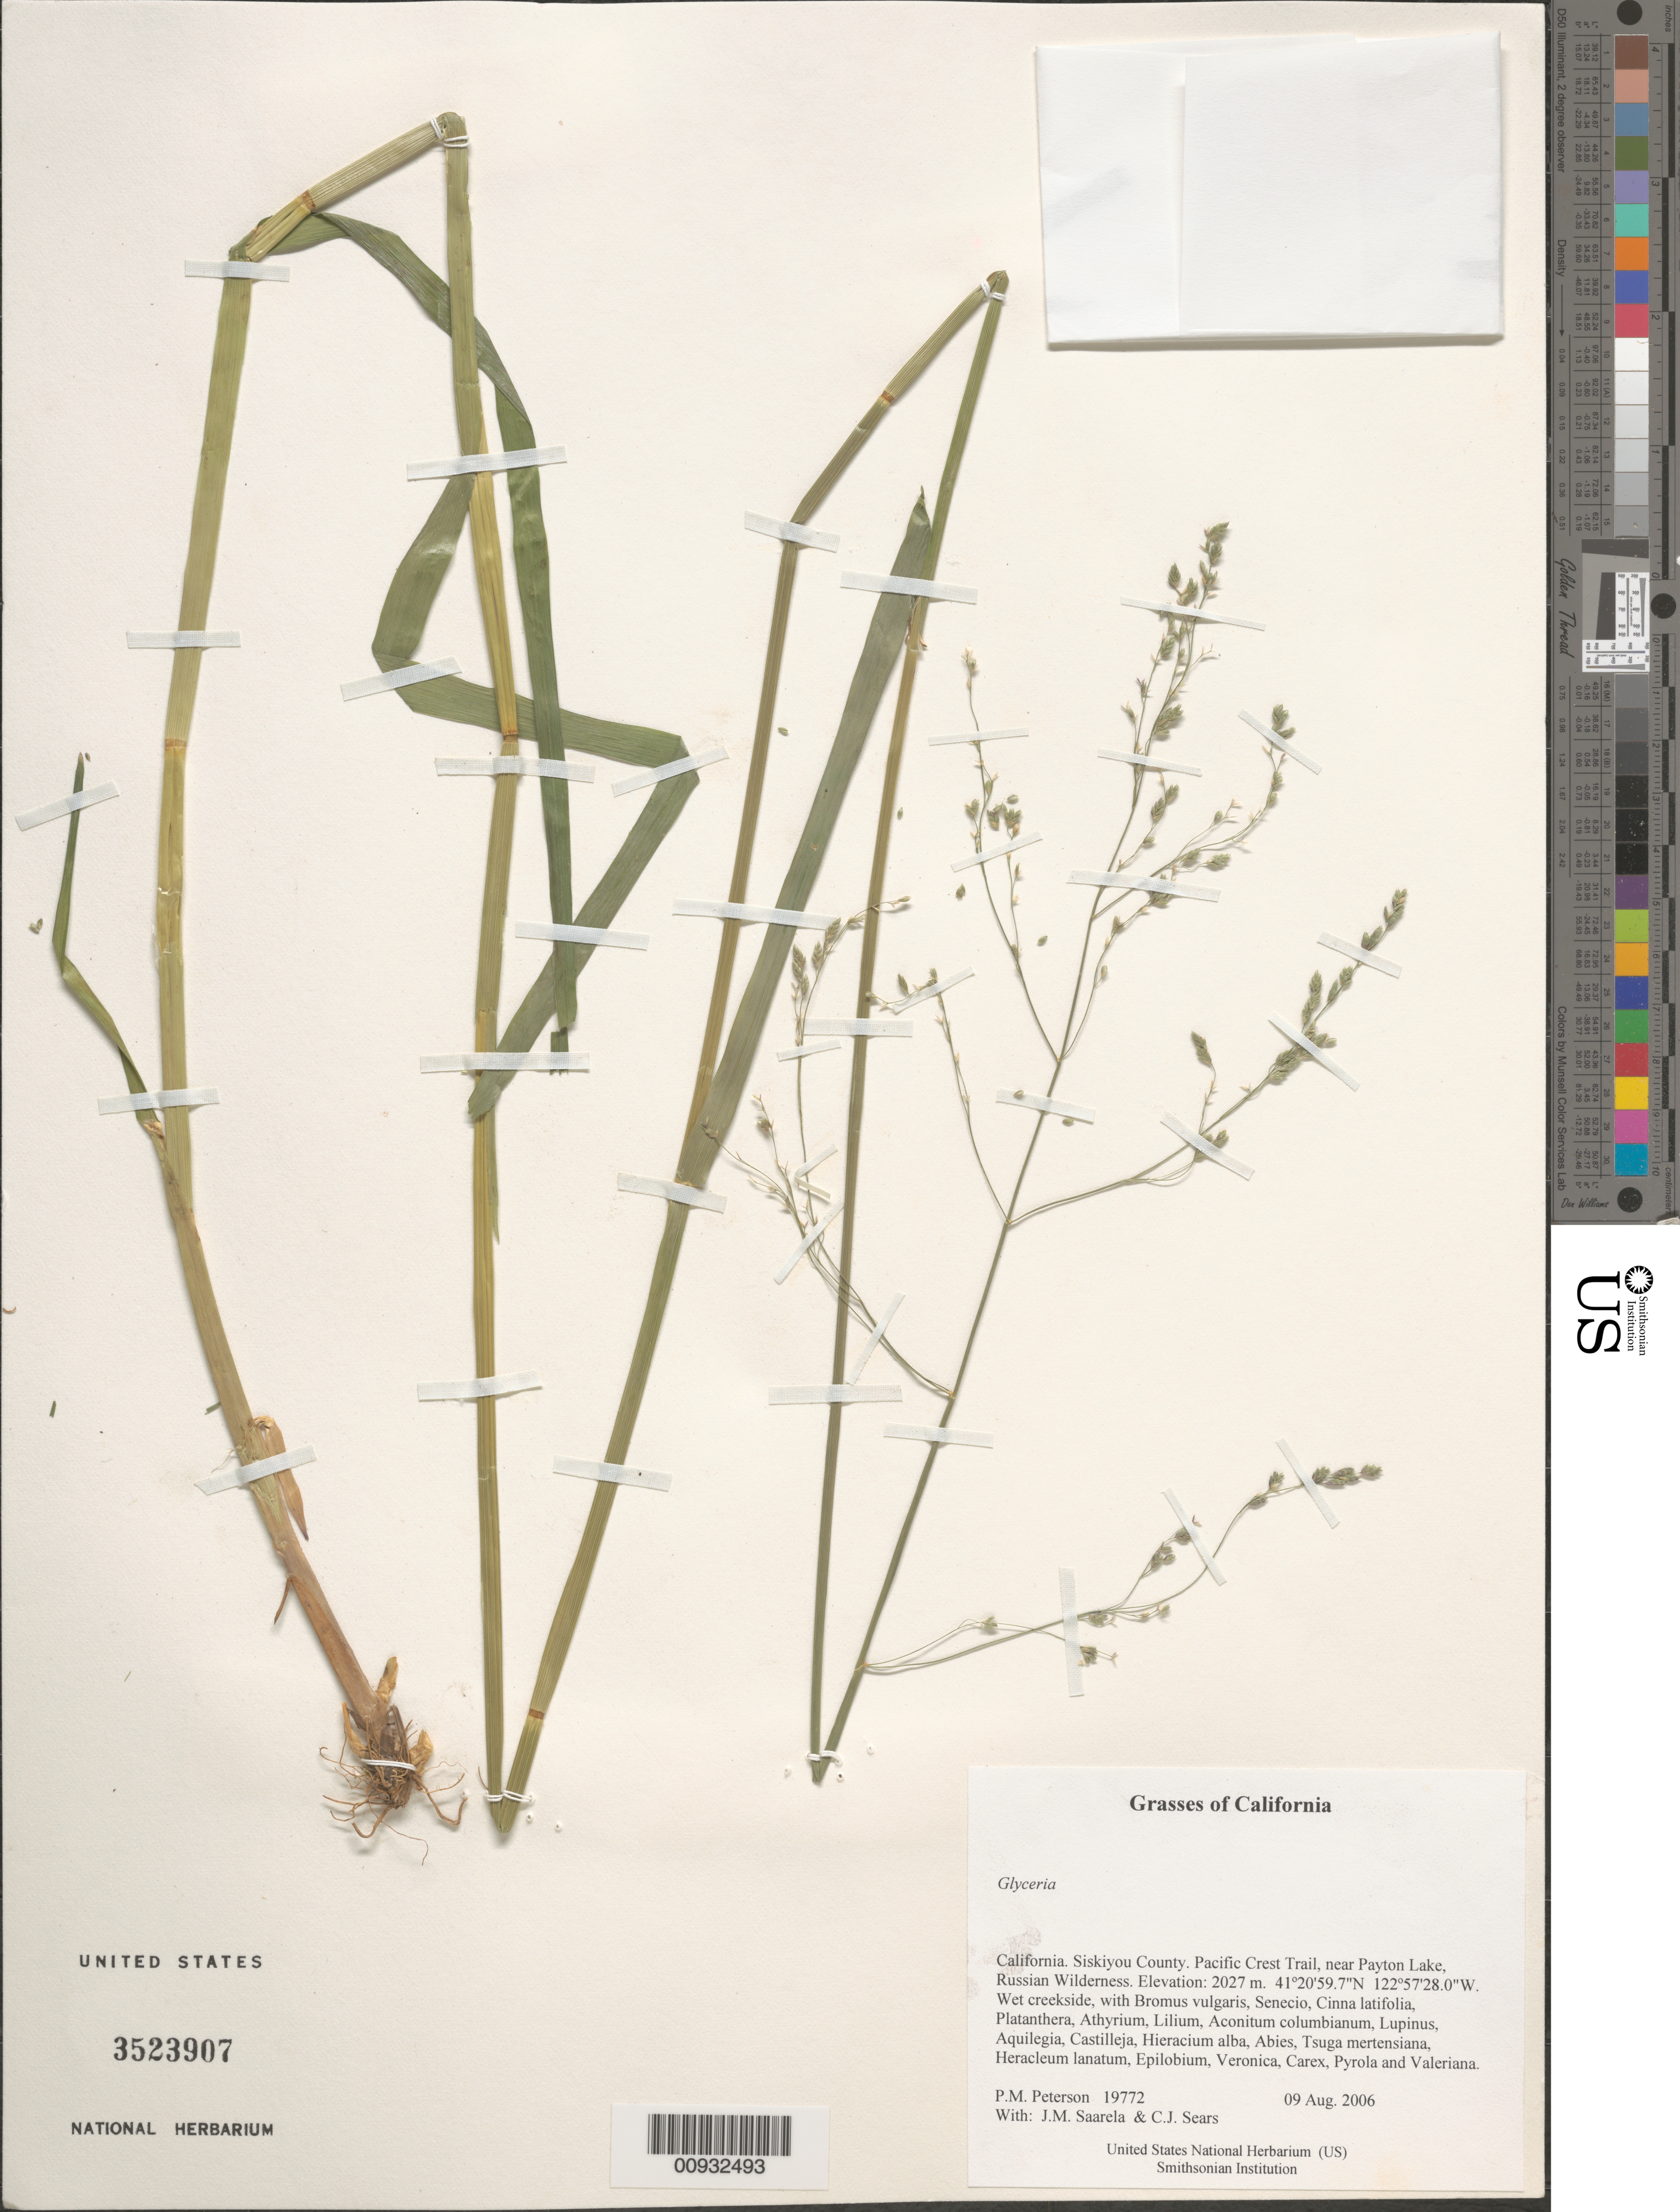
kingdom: Plantae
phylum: Tracheophyta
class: Liliopsida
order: Poales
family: Poaceae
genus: Glyceria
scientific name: Glyceria sp.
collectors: P. M. Peterson, J. Saarela & C. Sears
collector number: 19772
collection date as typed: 09 Aug 2006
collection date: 2006-08-09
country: United States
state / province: California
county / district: Siskiyou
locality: Pacific Crest Trail, near Payton Lake, Russian Wilderness.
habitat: Wet creekside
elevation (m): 2027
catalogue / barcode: US 3523907